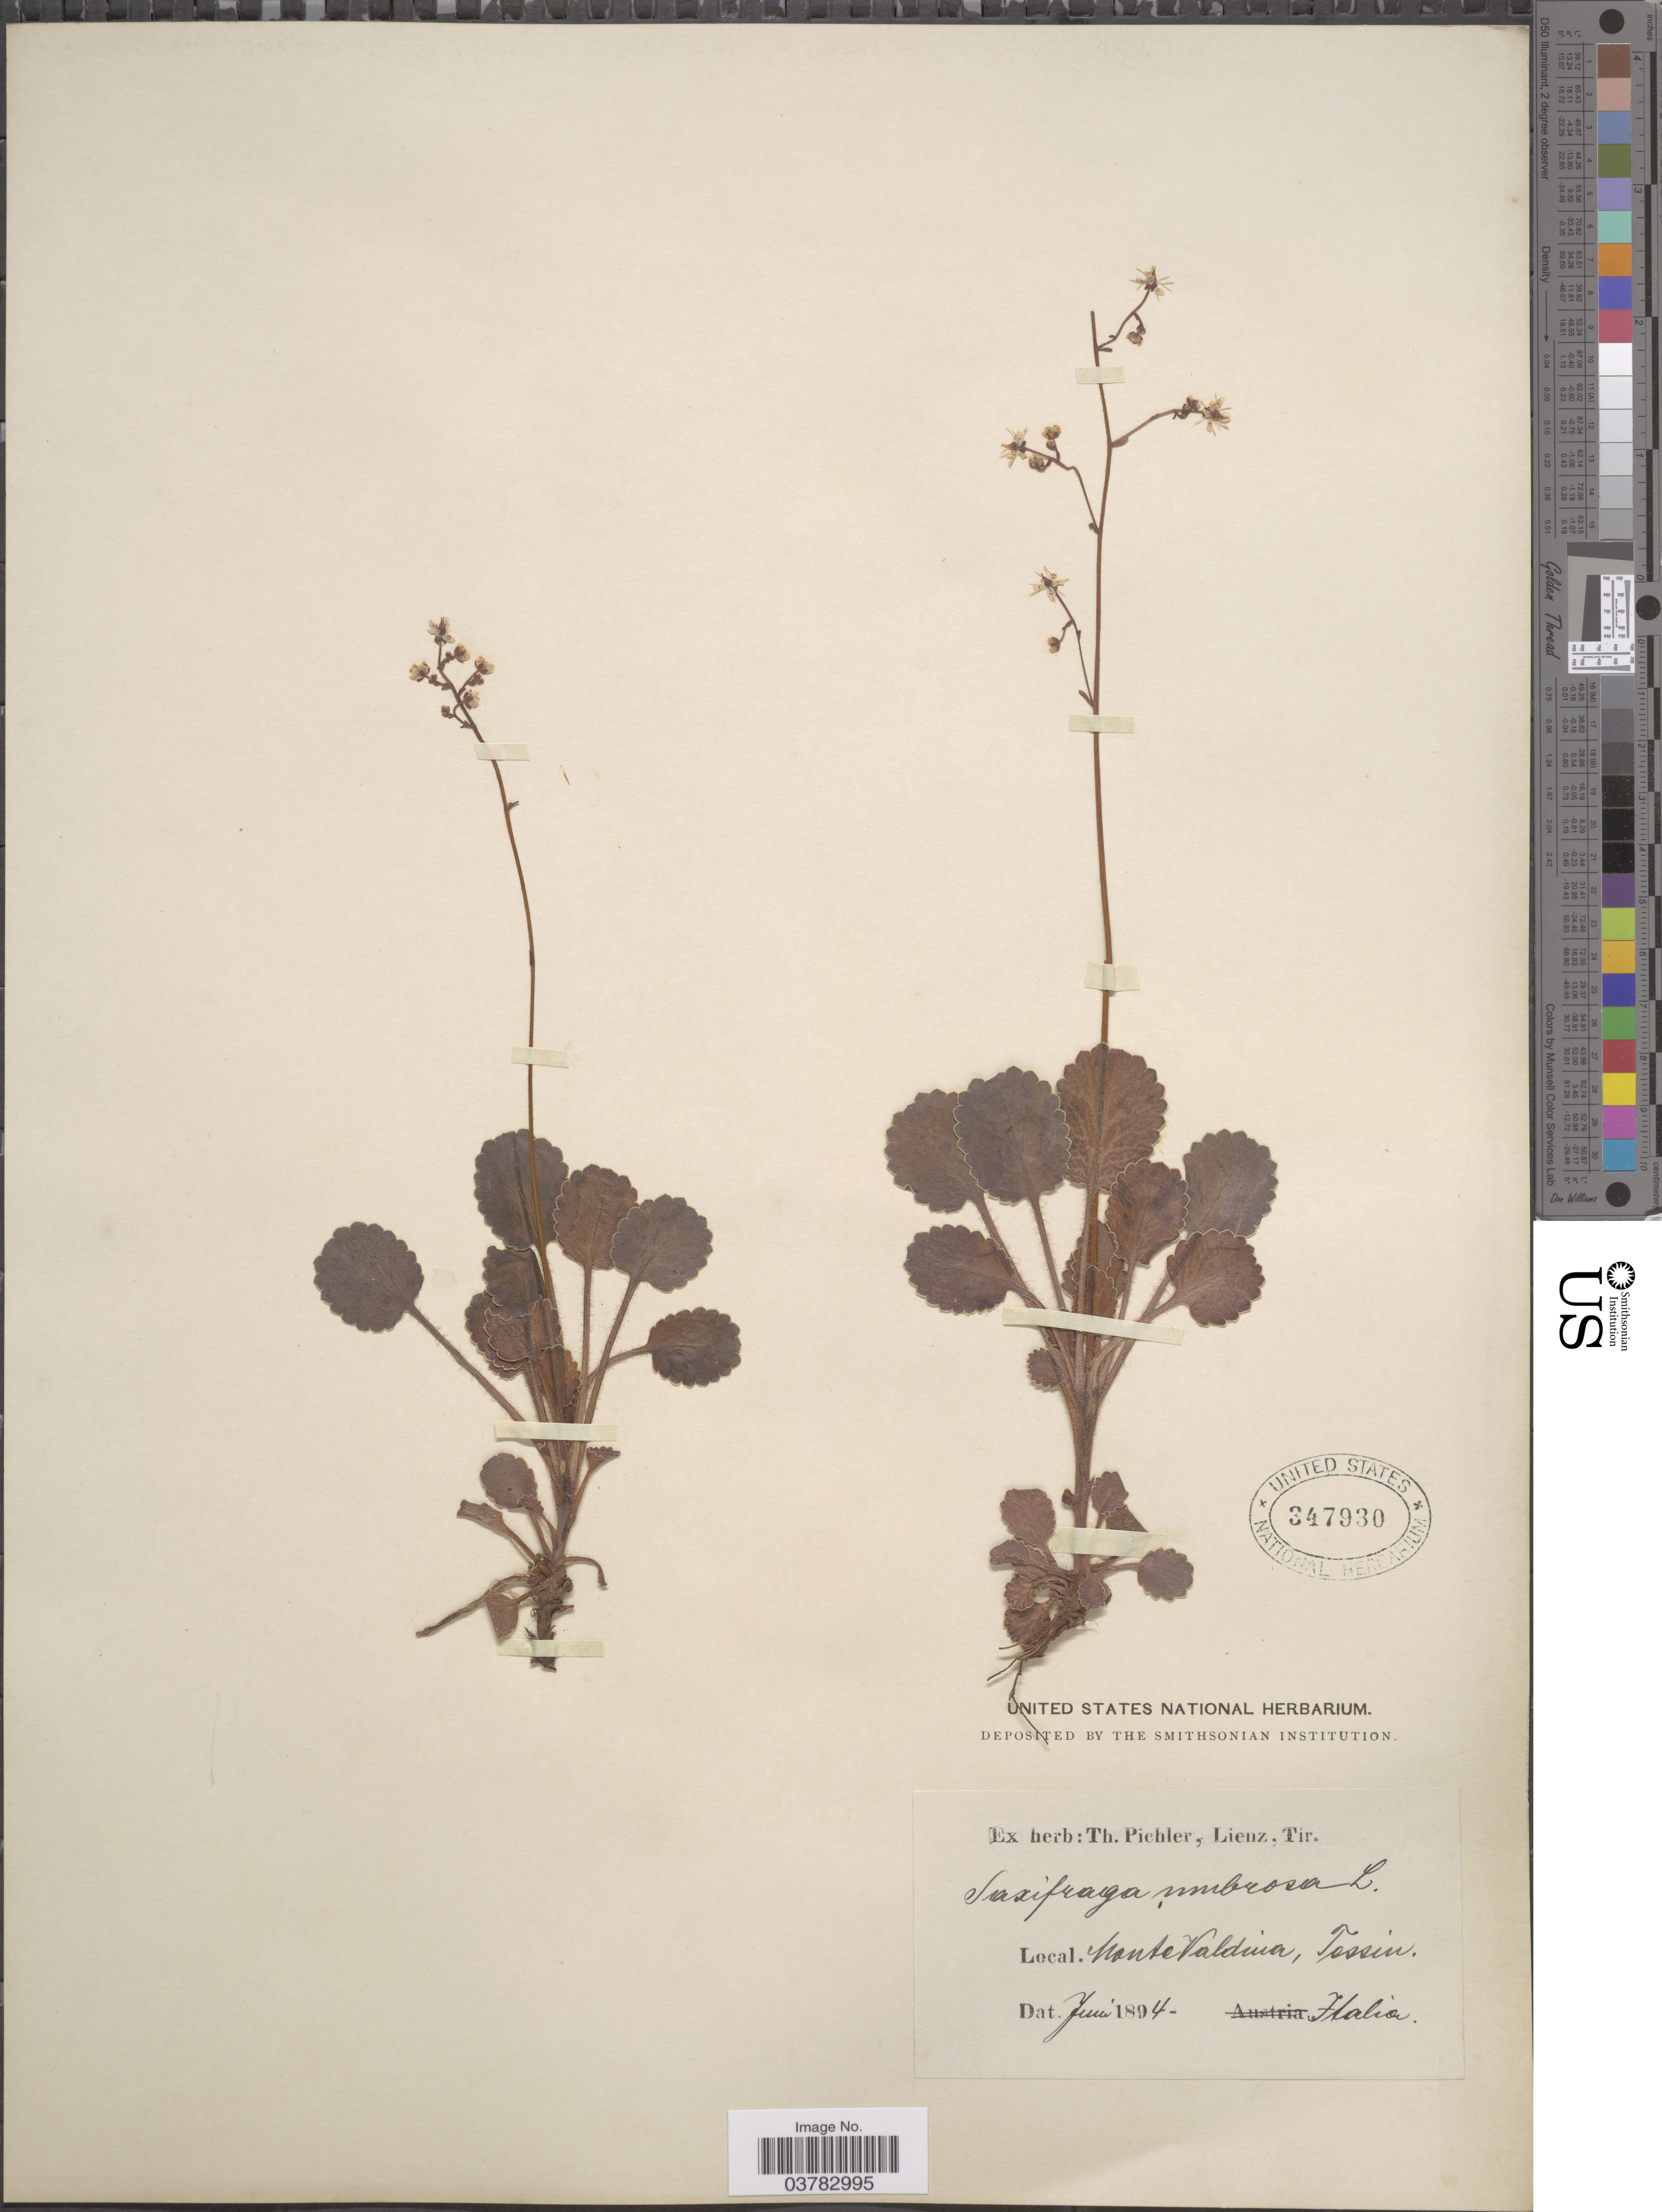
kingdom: Plantae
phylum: Tracheophyta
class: Magnoliopsida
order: Saxifragales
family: Saxifragaceae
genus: Saxifraga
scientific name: Saxifraga umbrosa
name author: L.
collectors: ex herb. T. Pichler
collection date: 1894-06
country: Italy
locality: Monte Valdina, Tossin.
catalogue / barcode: US 347930